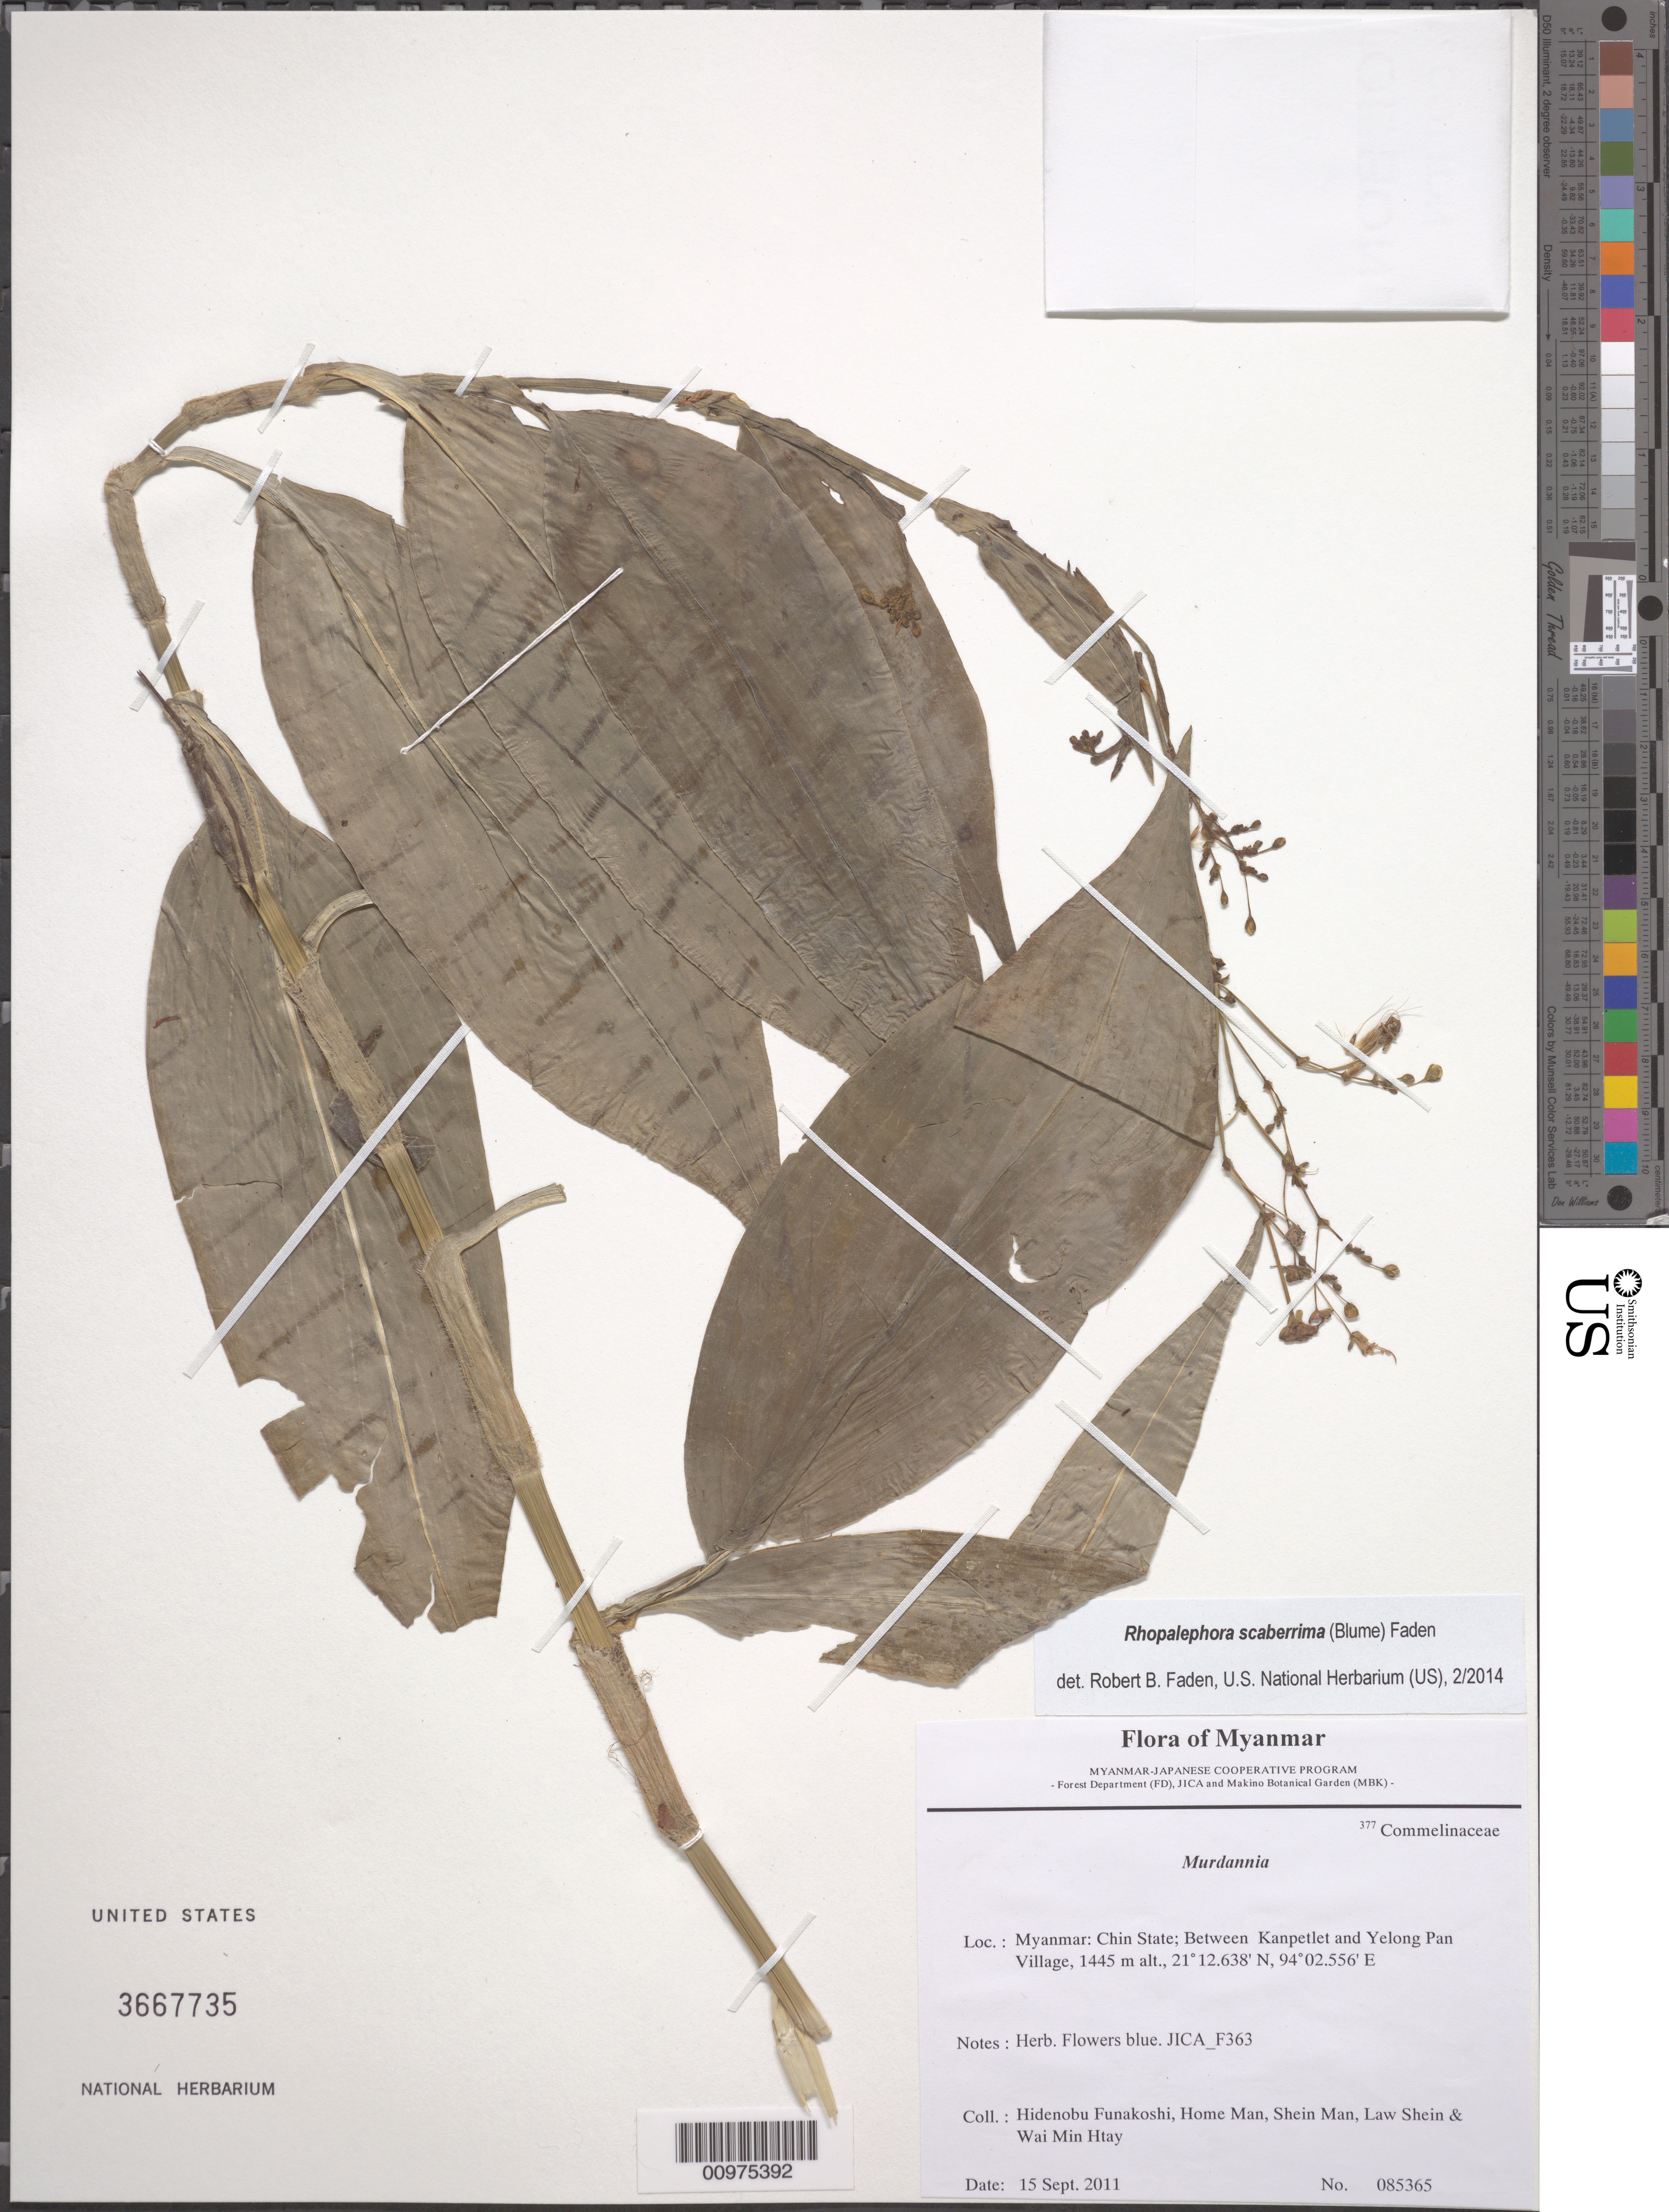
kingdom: Plantae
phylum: Tracheophyta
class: Liliopsida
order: Commelinales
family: Commelinaceae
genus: Rhopalephora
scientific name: Rhopalephora scaberrima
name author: (Blume) Faden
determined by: Faden, Robert B., (US), Smithsonian Institution - National Museum of Natural History (UNITED STATES)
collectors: H. Funakoshi et al.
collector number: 085365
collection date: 2011-09-15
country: Myanmar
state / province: Chin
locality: Between Kanpetlet and Yelong Pan Village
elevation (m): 1445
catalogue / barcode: US 3667735